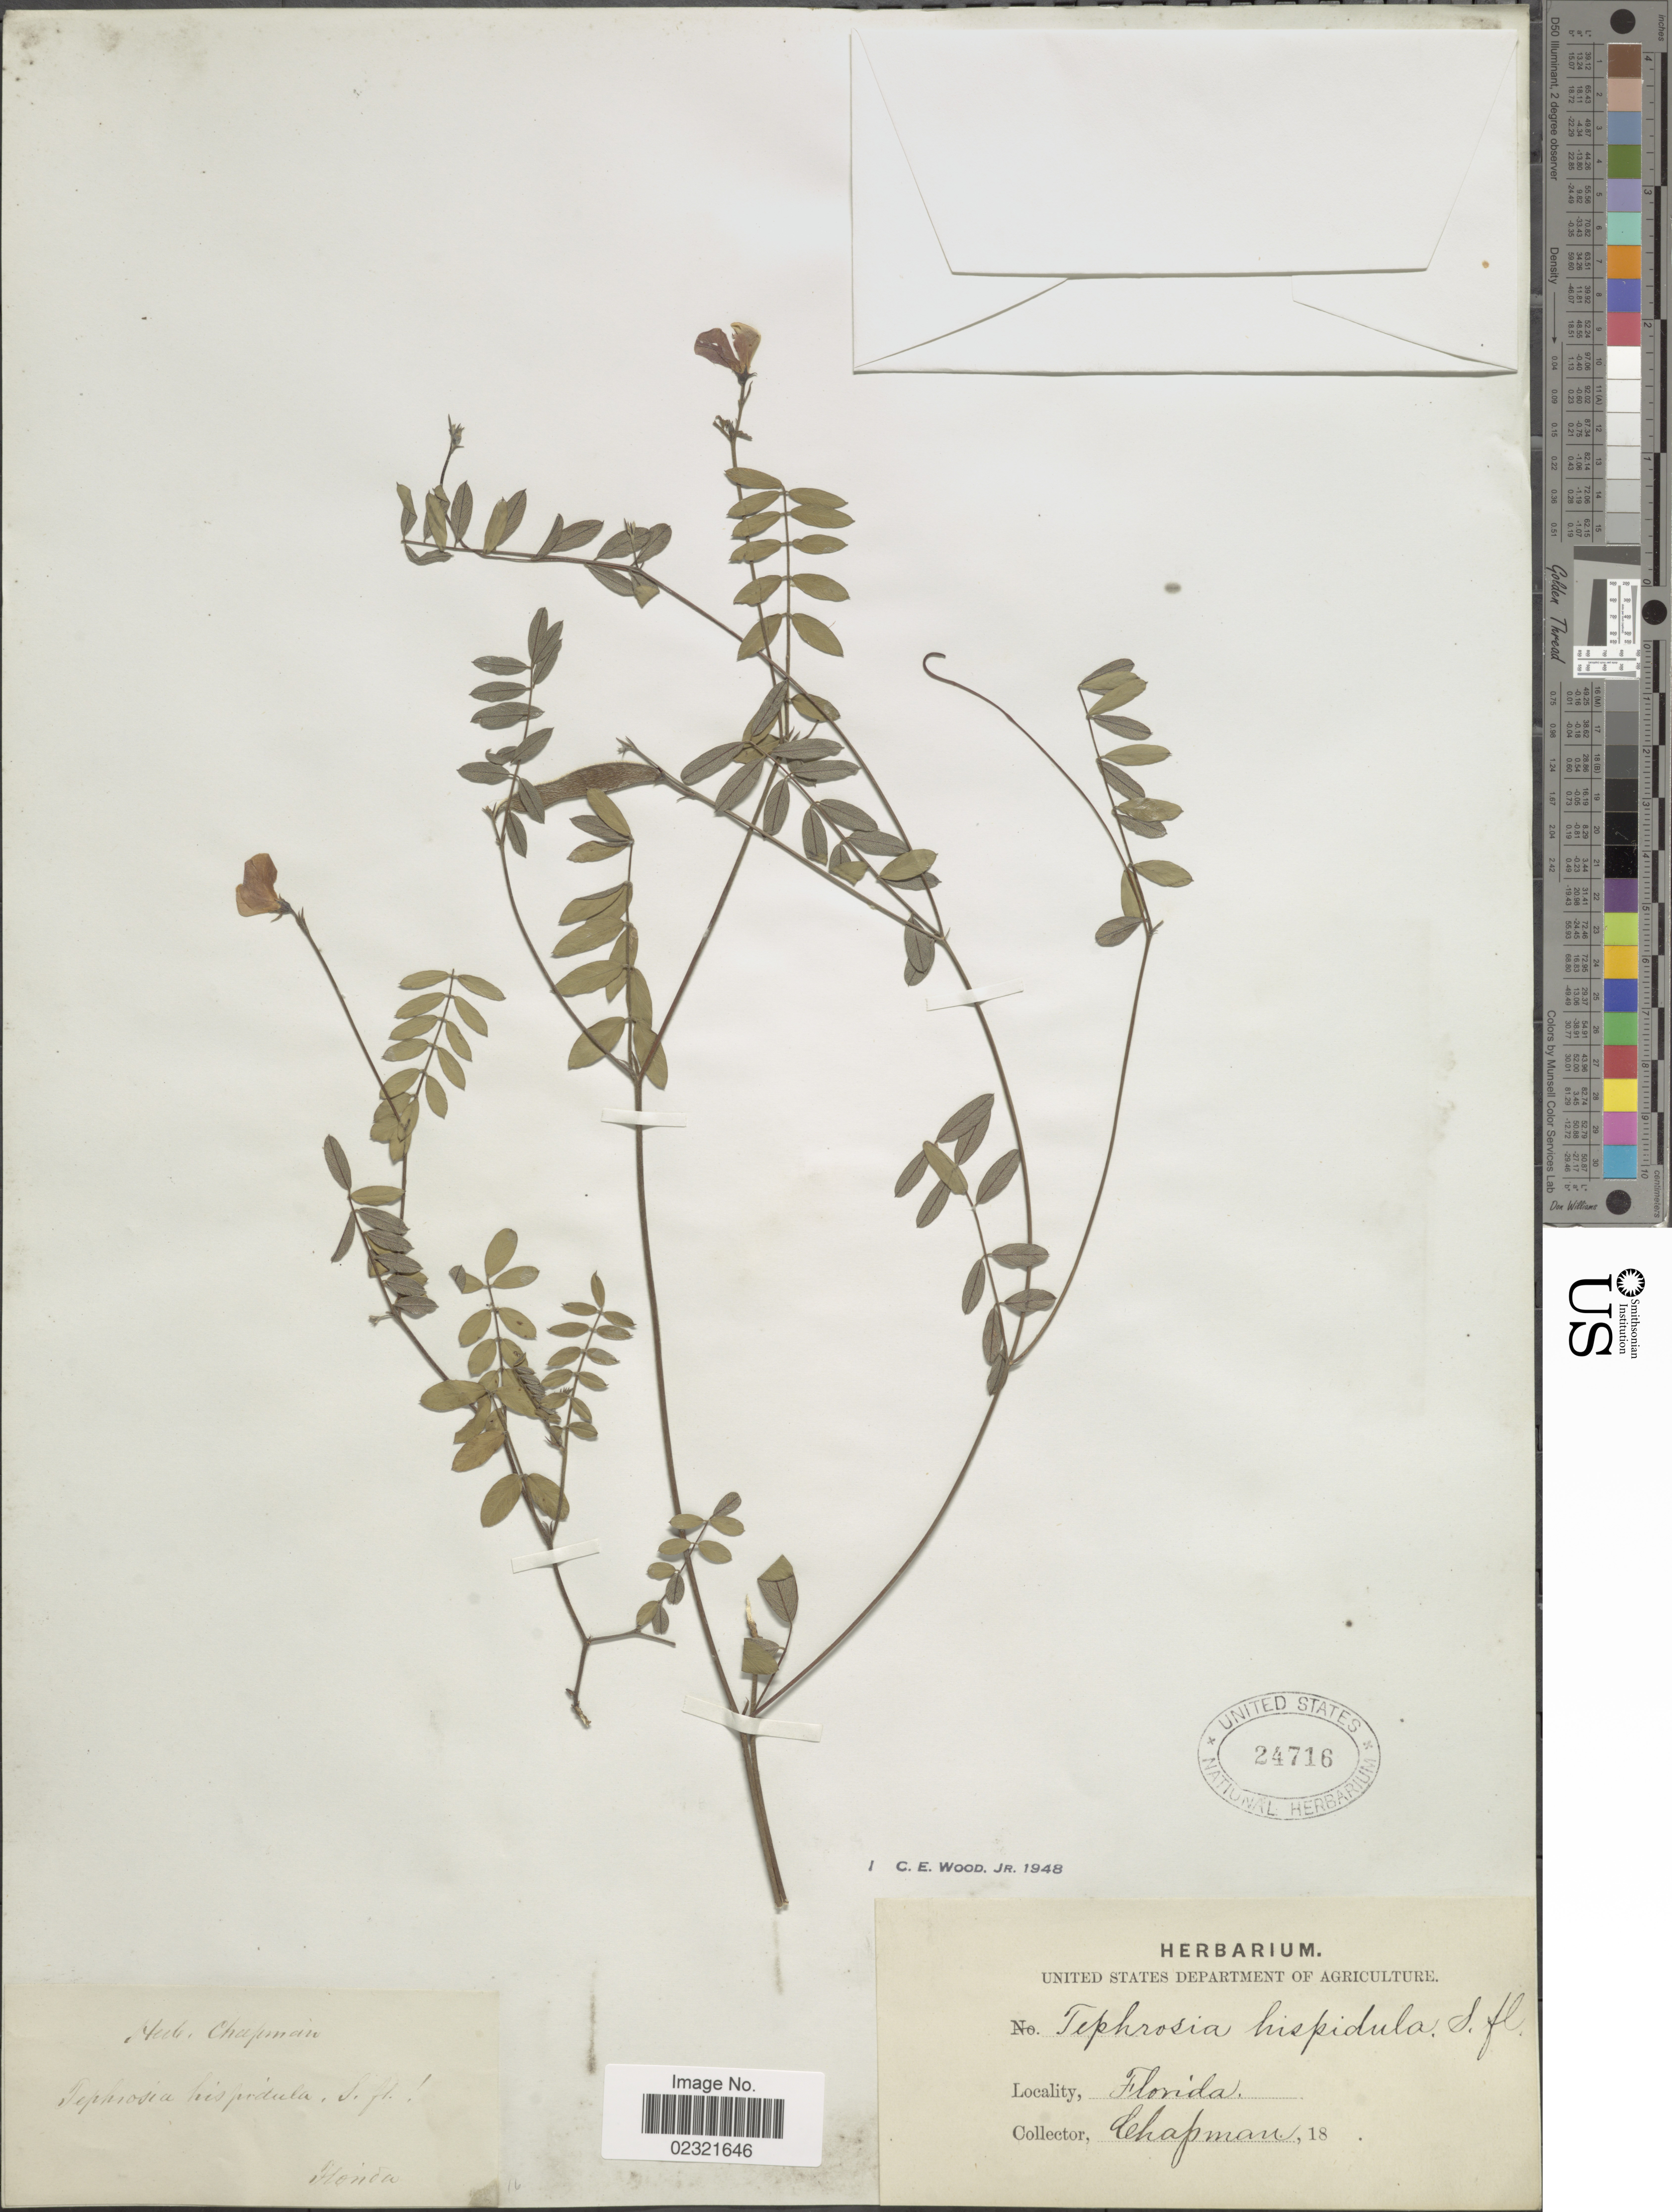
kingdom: Plantae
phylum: Tracheophyta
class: Magnoliopsida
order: Fabales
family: Fabaceae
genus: Tephrosia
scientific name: Tephrosia hispidula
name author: (Michx.) Pers.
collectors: A. Chapman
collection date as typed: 18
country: United States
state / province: Florida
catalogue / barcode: US 24716